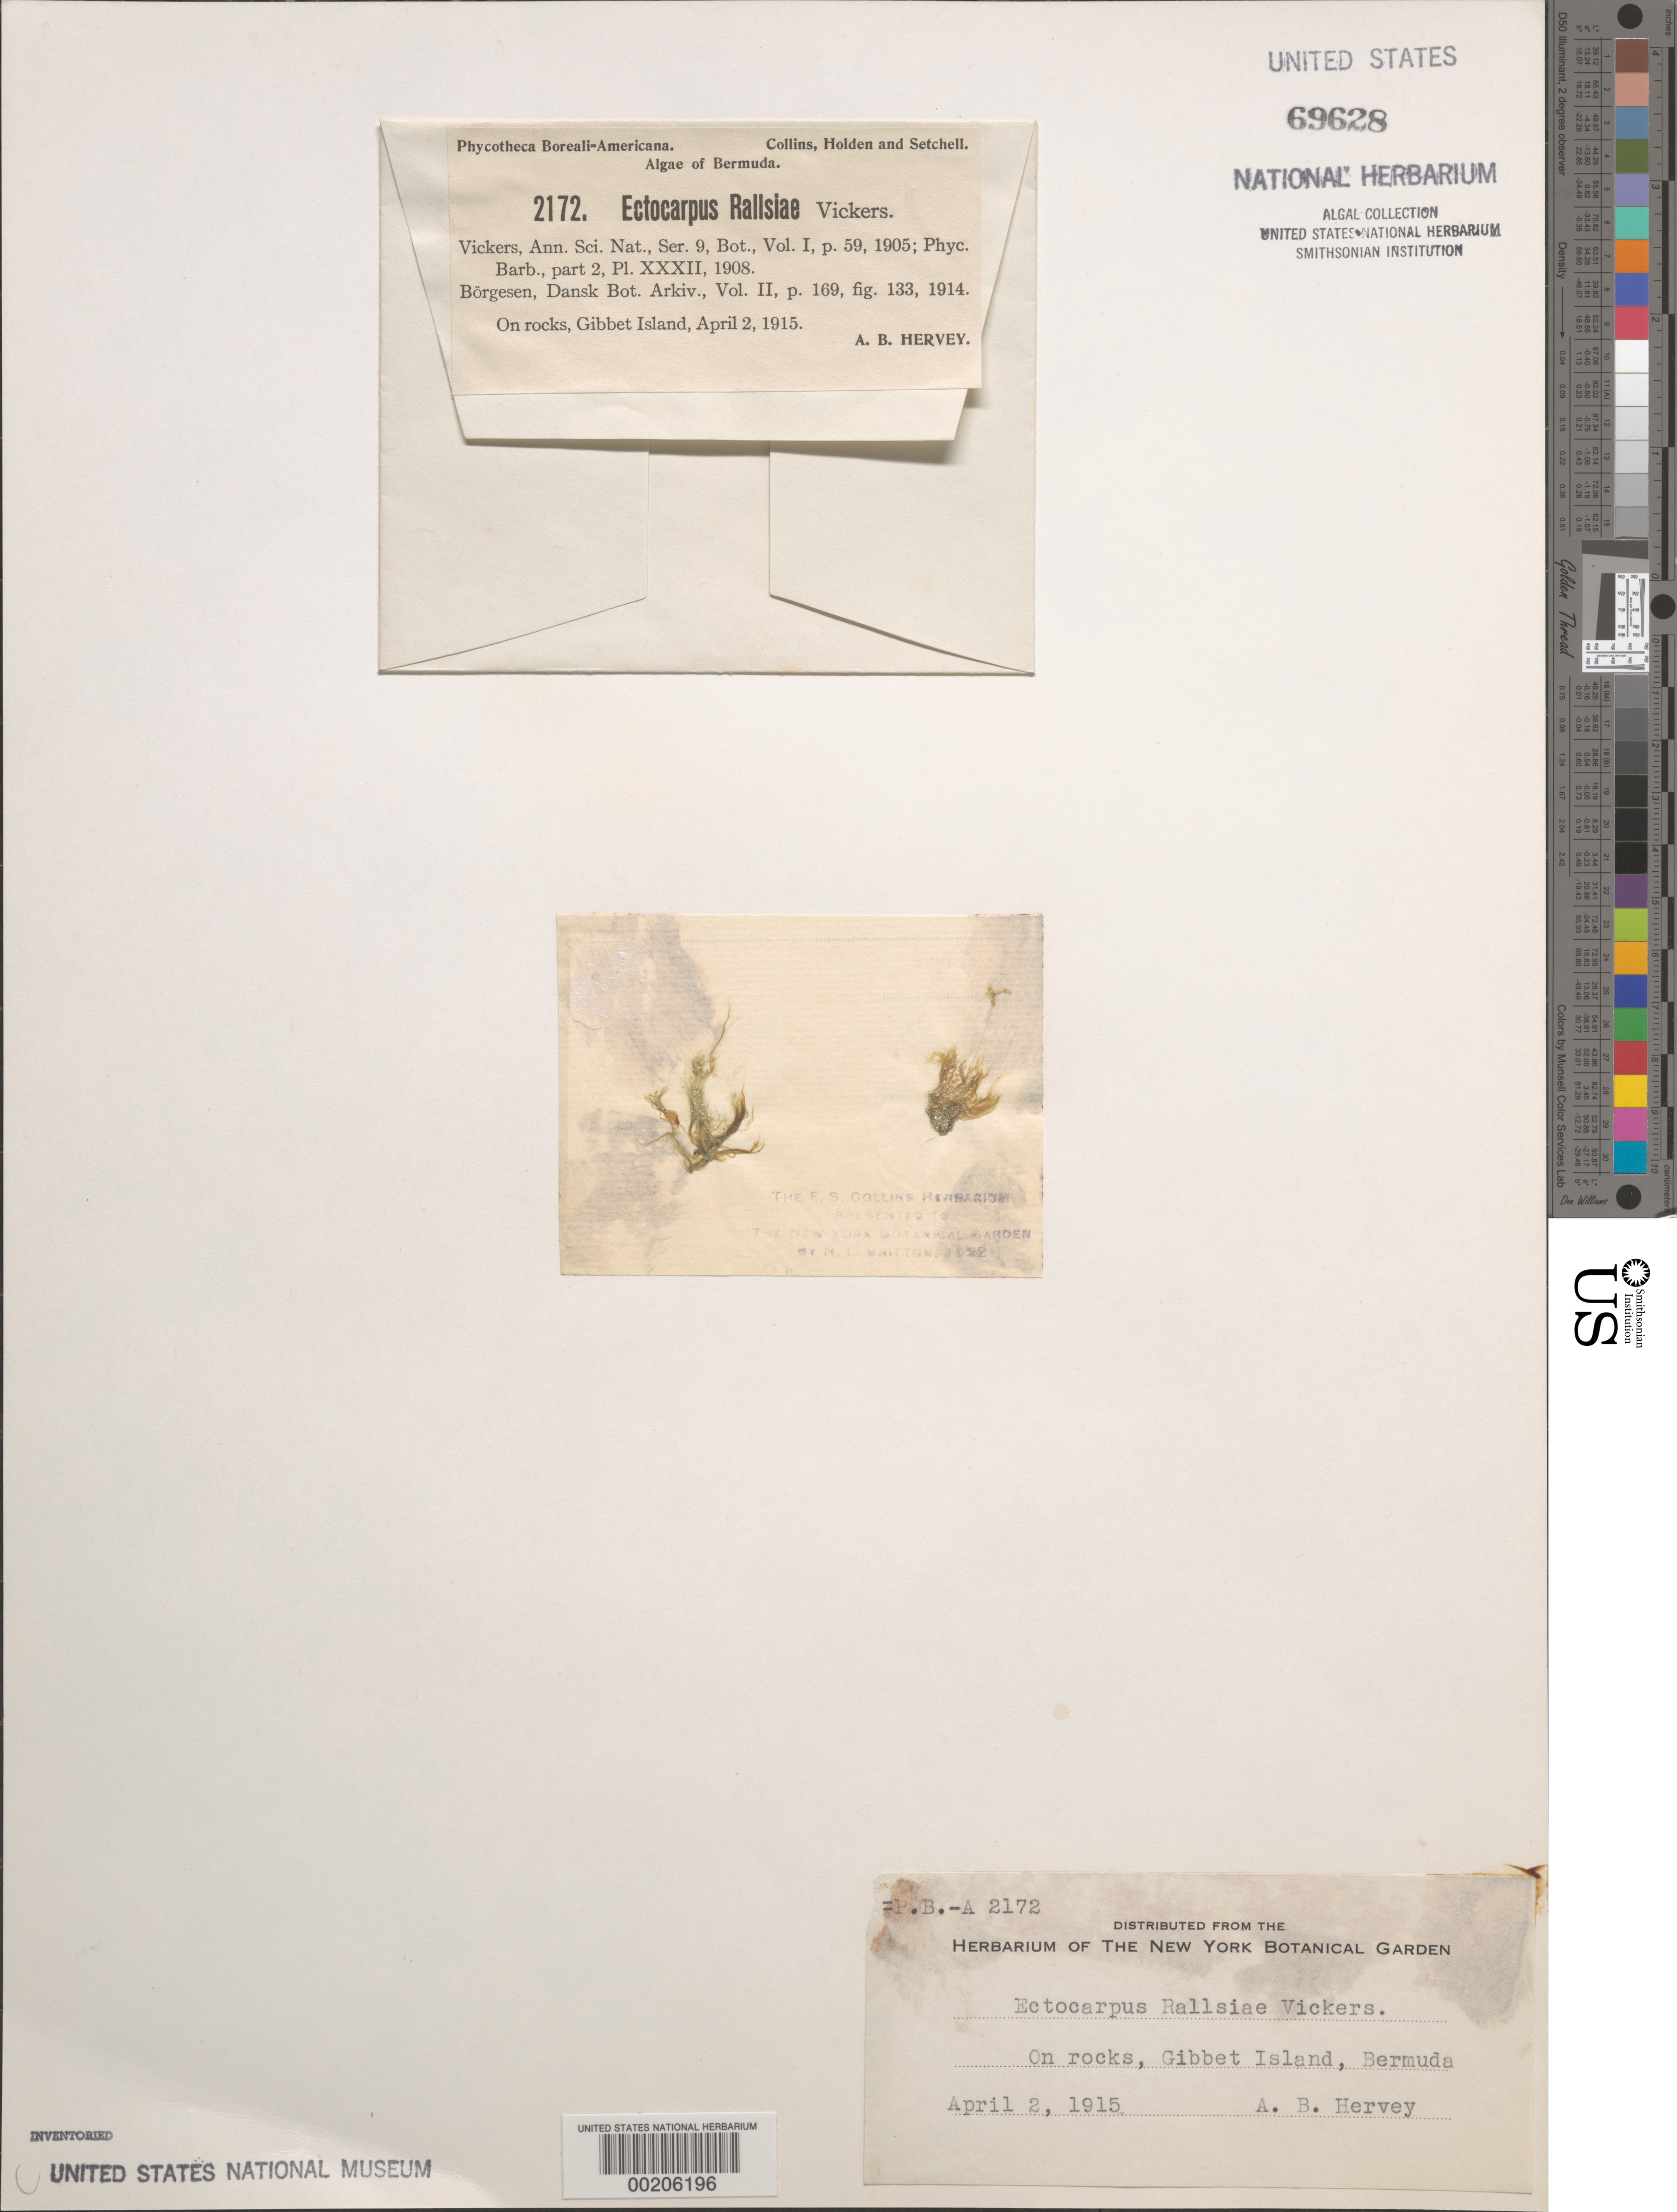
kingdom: Chromista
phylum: Ochrophyta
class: Phaeophyceae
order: Ectocarpales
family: Ectocarpaceae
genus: Ectocarpus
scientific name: Ectocarpus rallsiae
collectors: A. B. Hervey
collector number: PB-A 2172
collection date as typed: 02 Apr 1915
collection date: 1915-04-02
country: Bermuda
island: Gibbet Island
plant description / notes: Collins, Holden & Setchell, Phycotheca Boreali-Americana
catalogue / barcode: US 69628